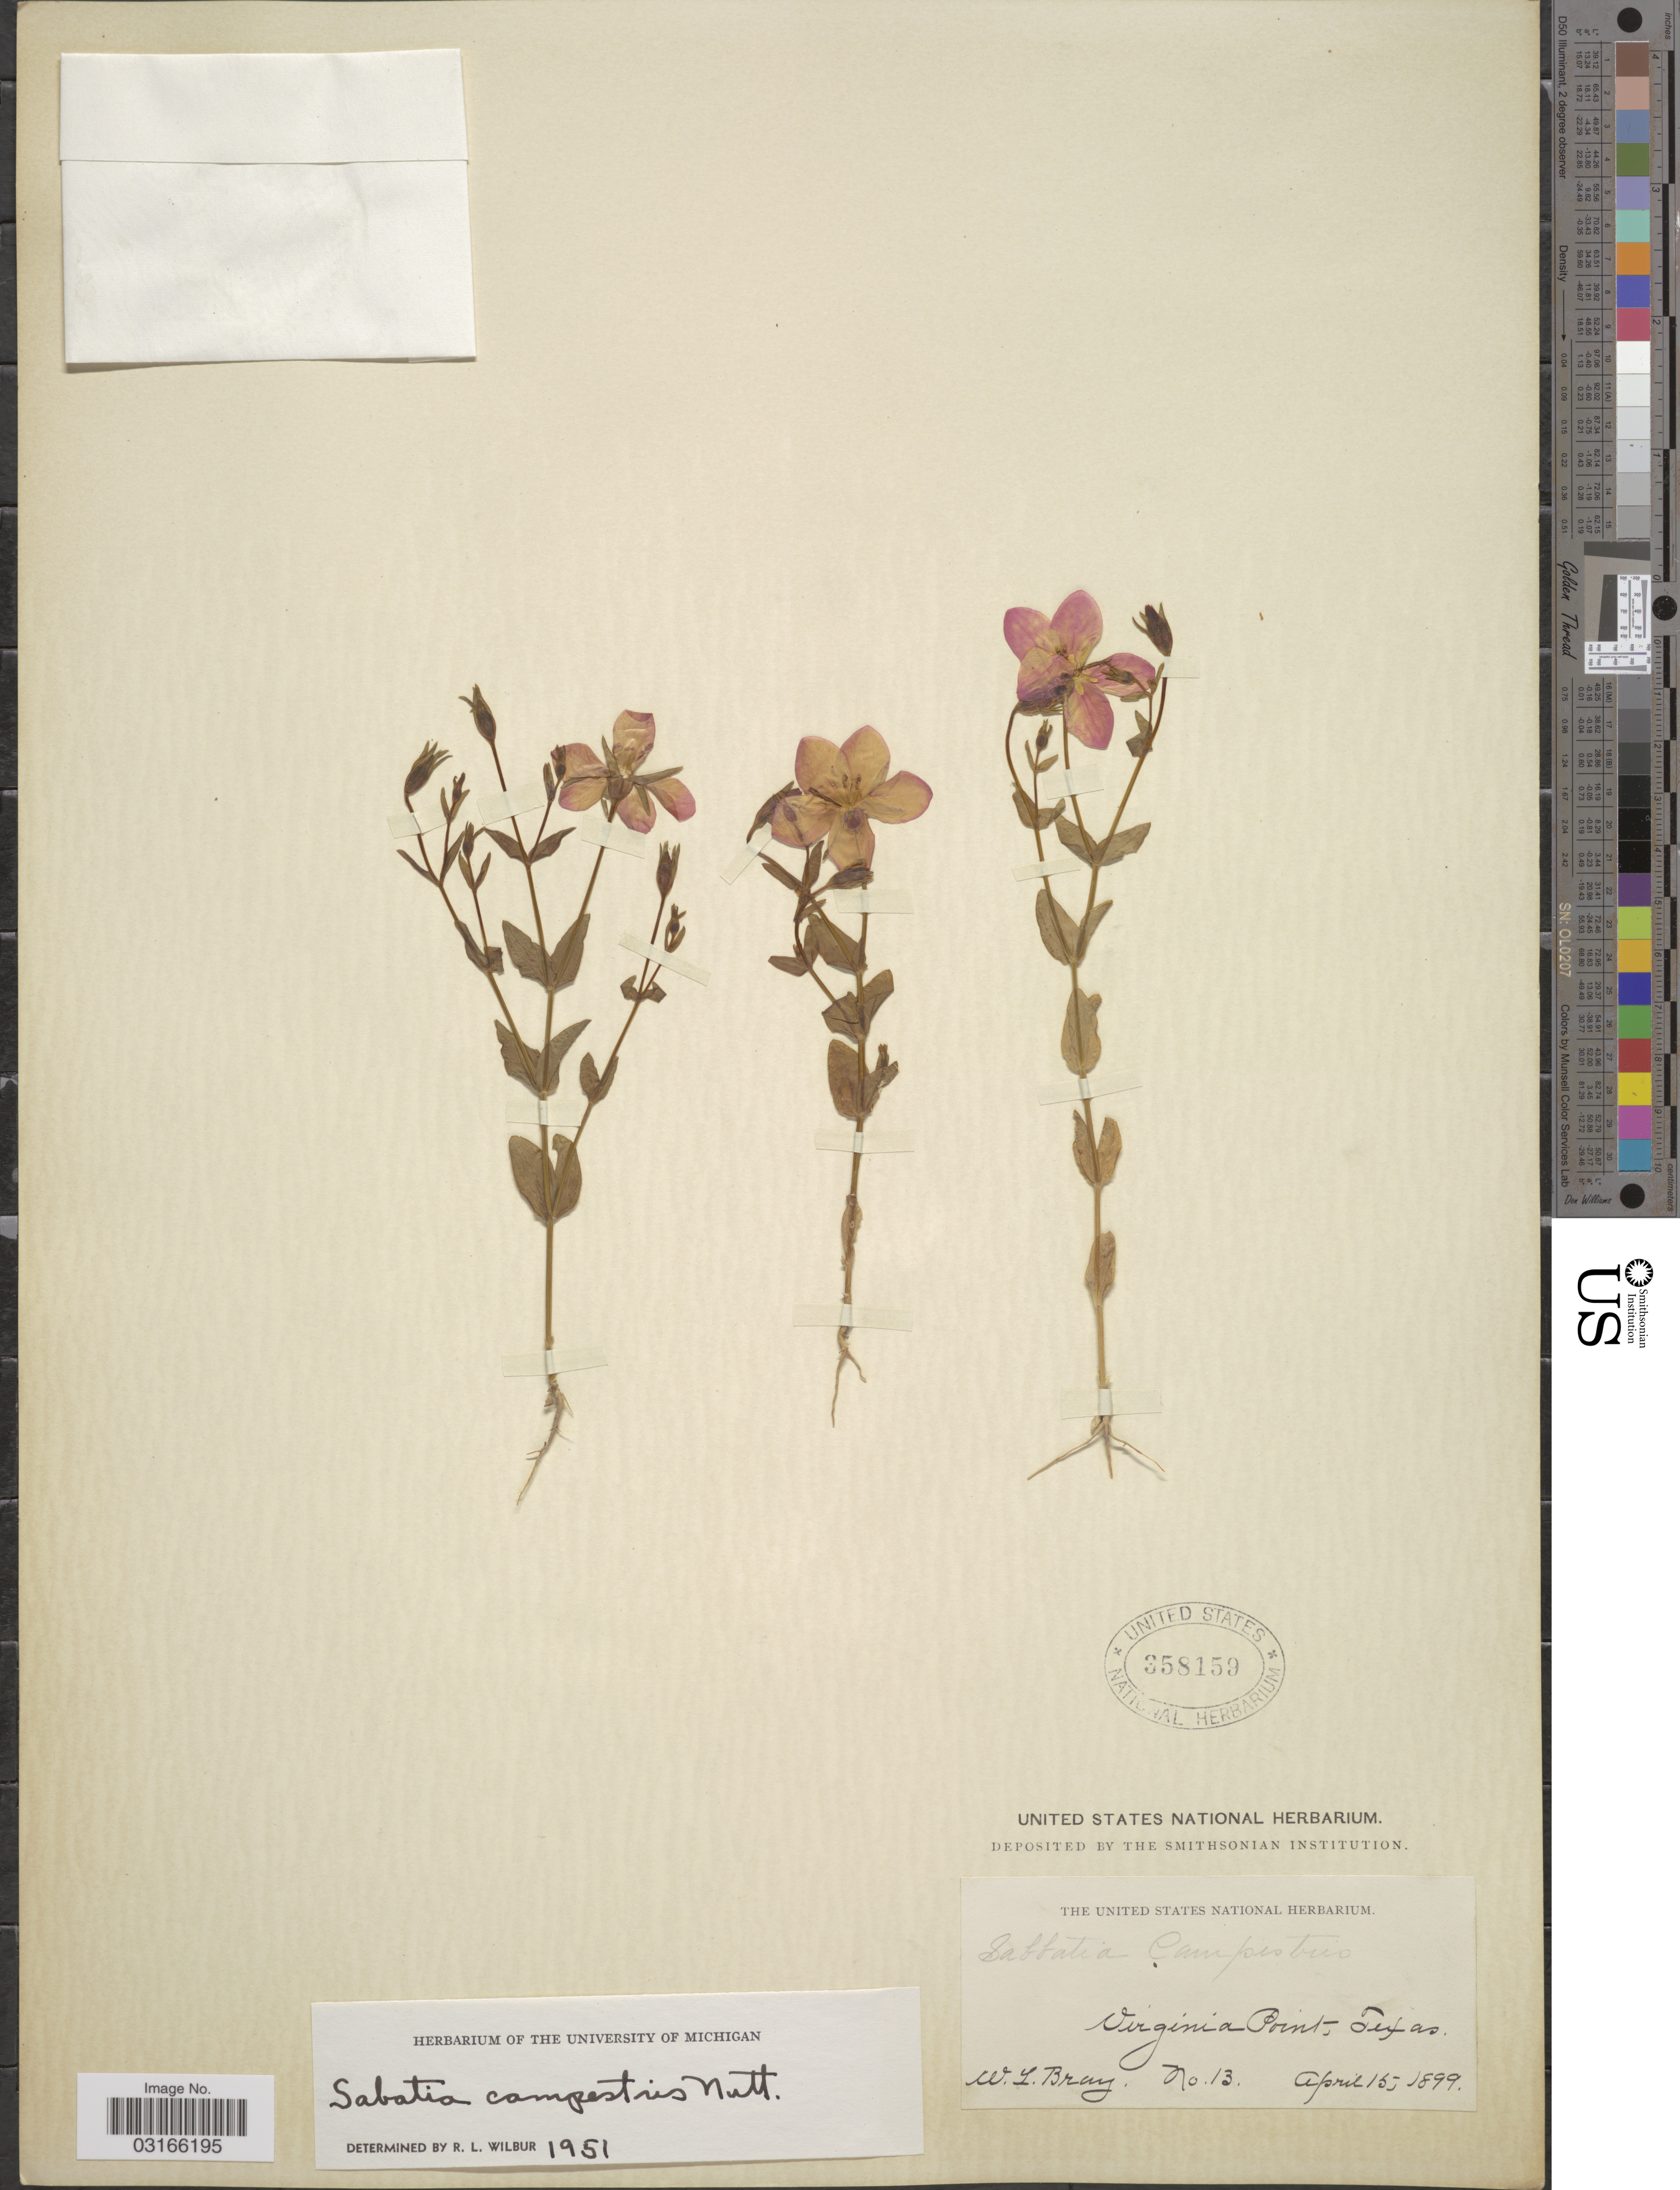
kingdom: Plantae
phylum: Tracheophyta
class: Magnoliopsida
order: Gentianales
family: Gentianaceae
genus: Sabatia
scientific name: Sabatia campestris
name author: Nutt.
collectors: W. L. Bray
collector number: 13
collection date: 1899-04-15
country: United States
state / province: Texas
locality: Virginia Point.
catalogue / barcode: US 358159